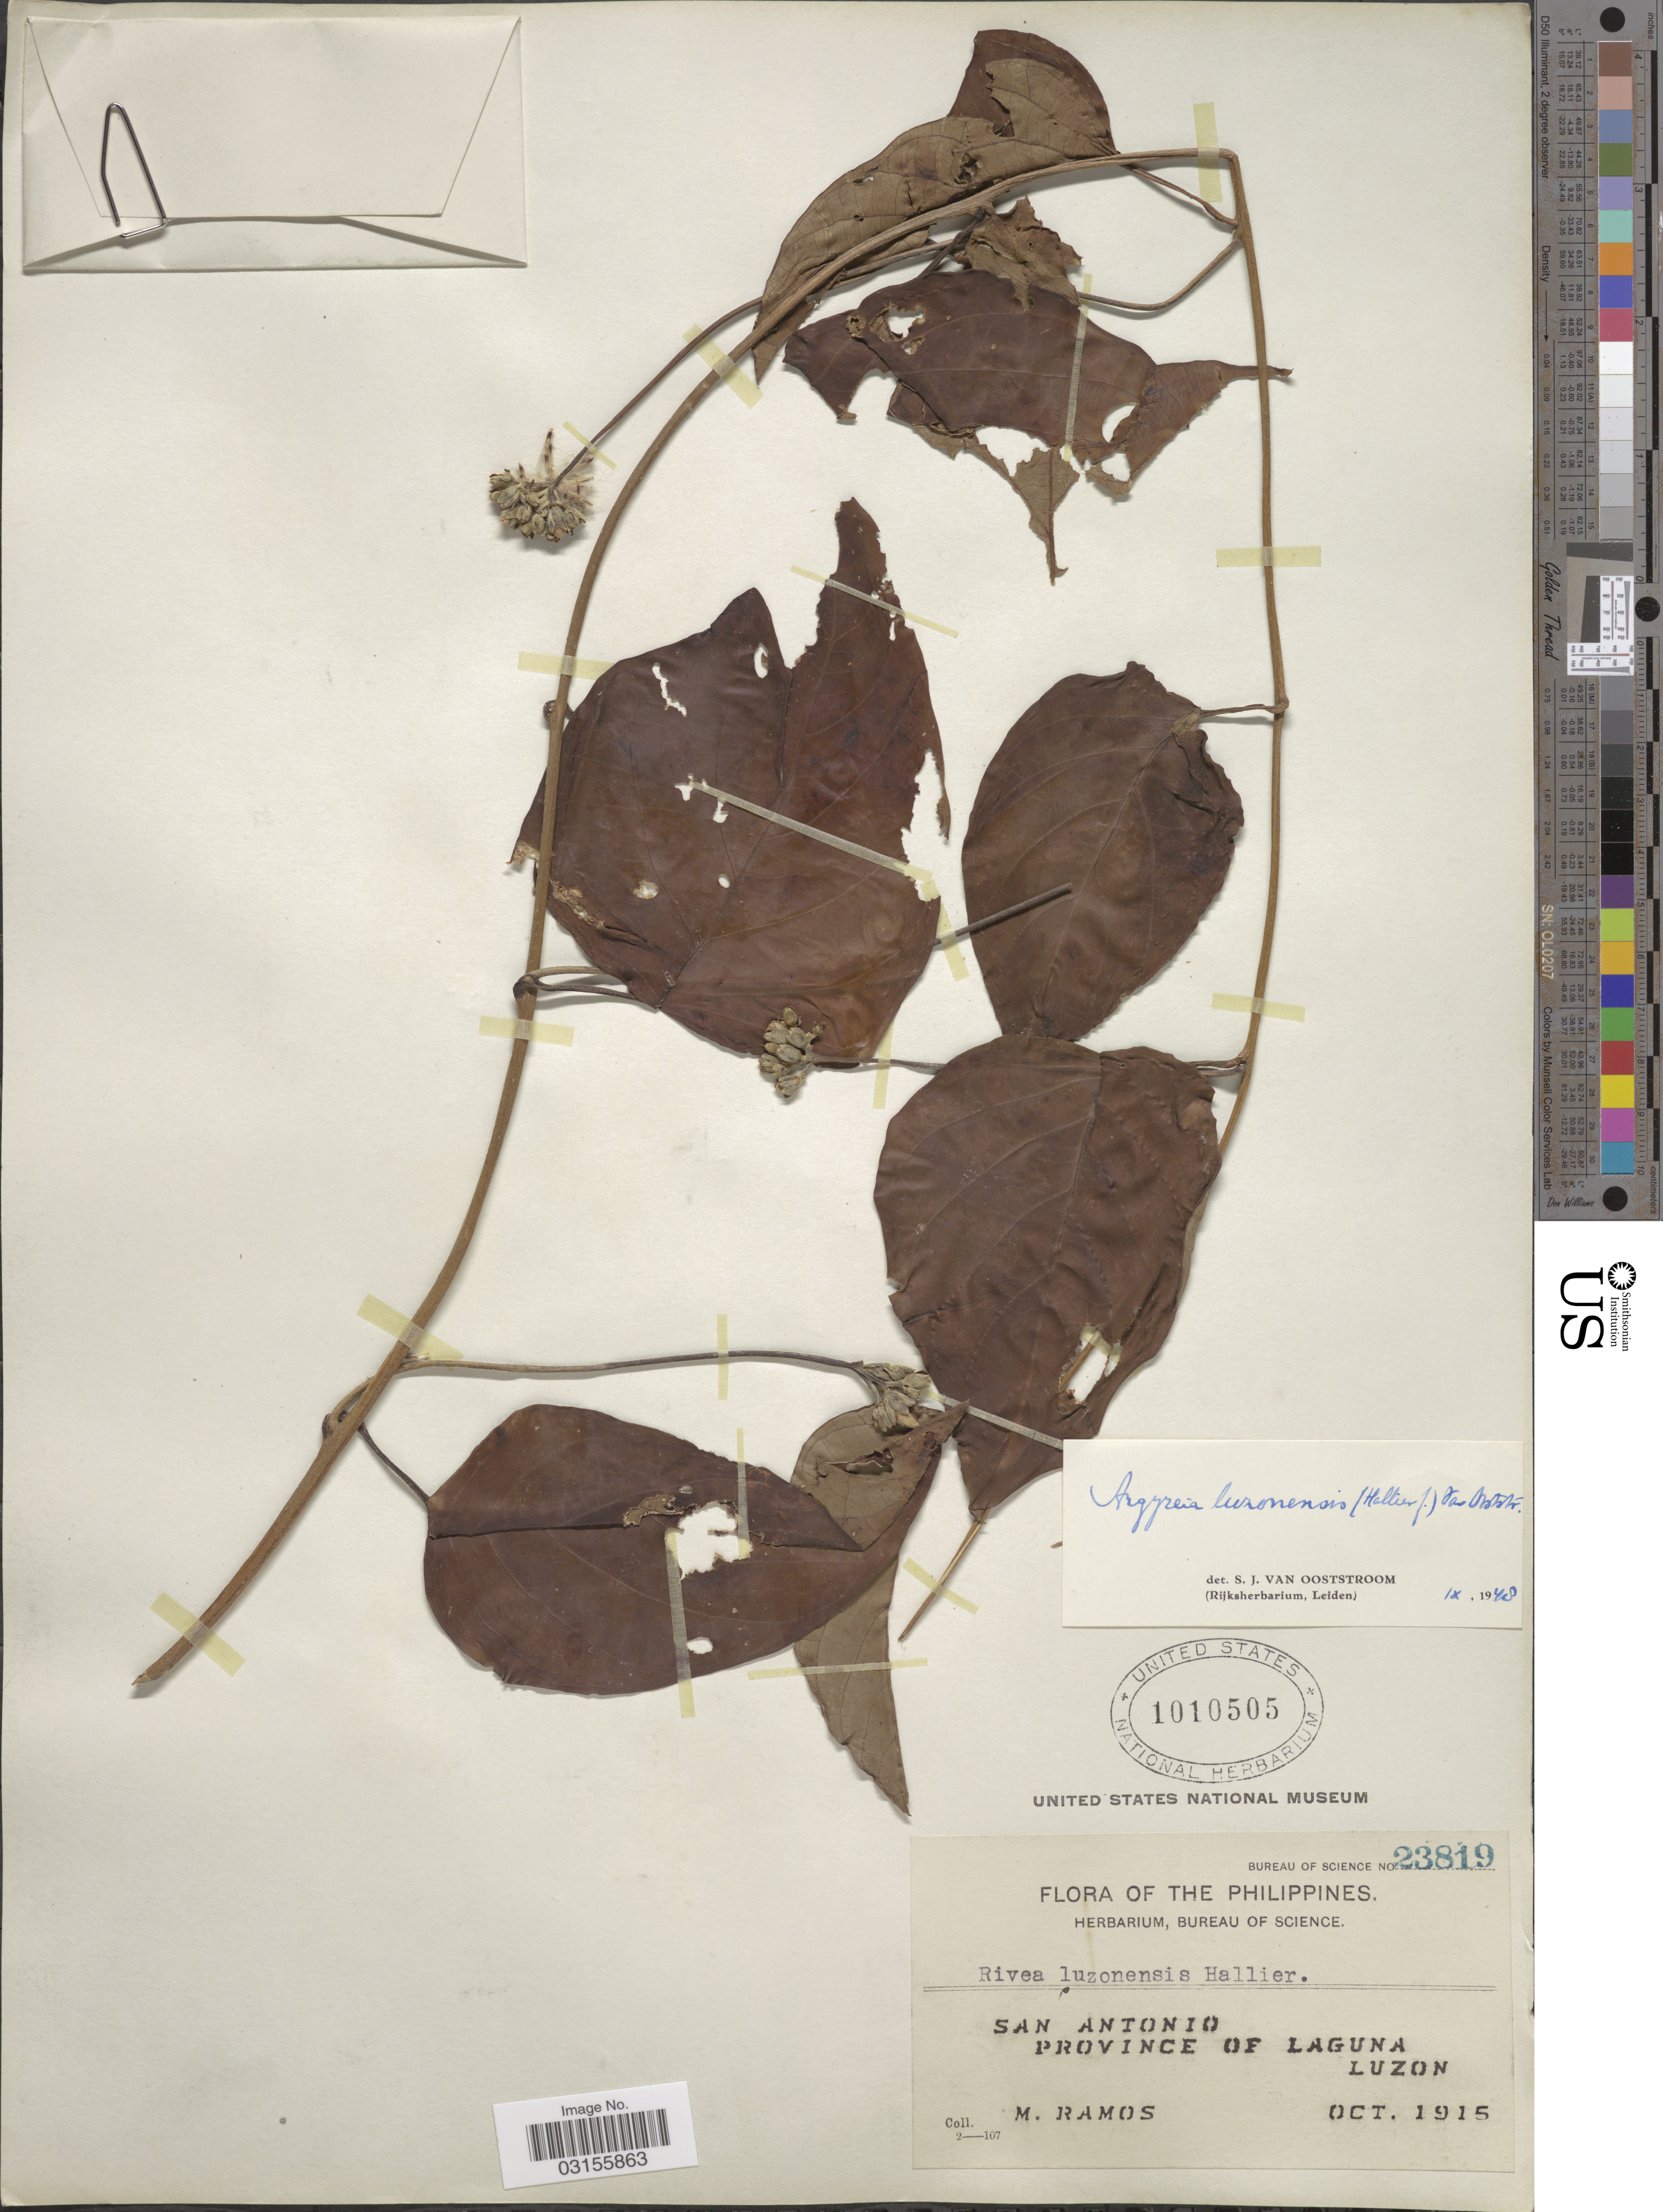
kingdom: Plantae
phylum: Tracheophyta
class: Magnoliopsida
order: Solanales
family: Convolvulaceae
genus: Argyreia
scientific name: Argyreia luzonensis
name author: (Hallier f.) Ooststr.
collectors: M. Ramos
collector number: Bureau of Science 23819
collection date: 1915-10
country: Philippines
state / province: Calabarzon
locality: San Antonio. Province of Laguna. Luzon.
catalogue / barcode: US 1010505